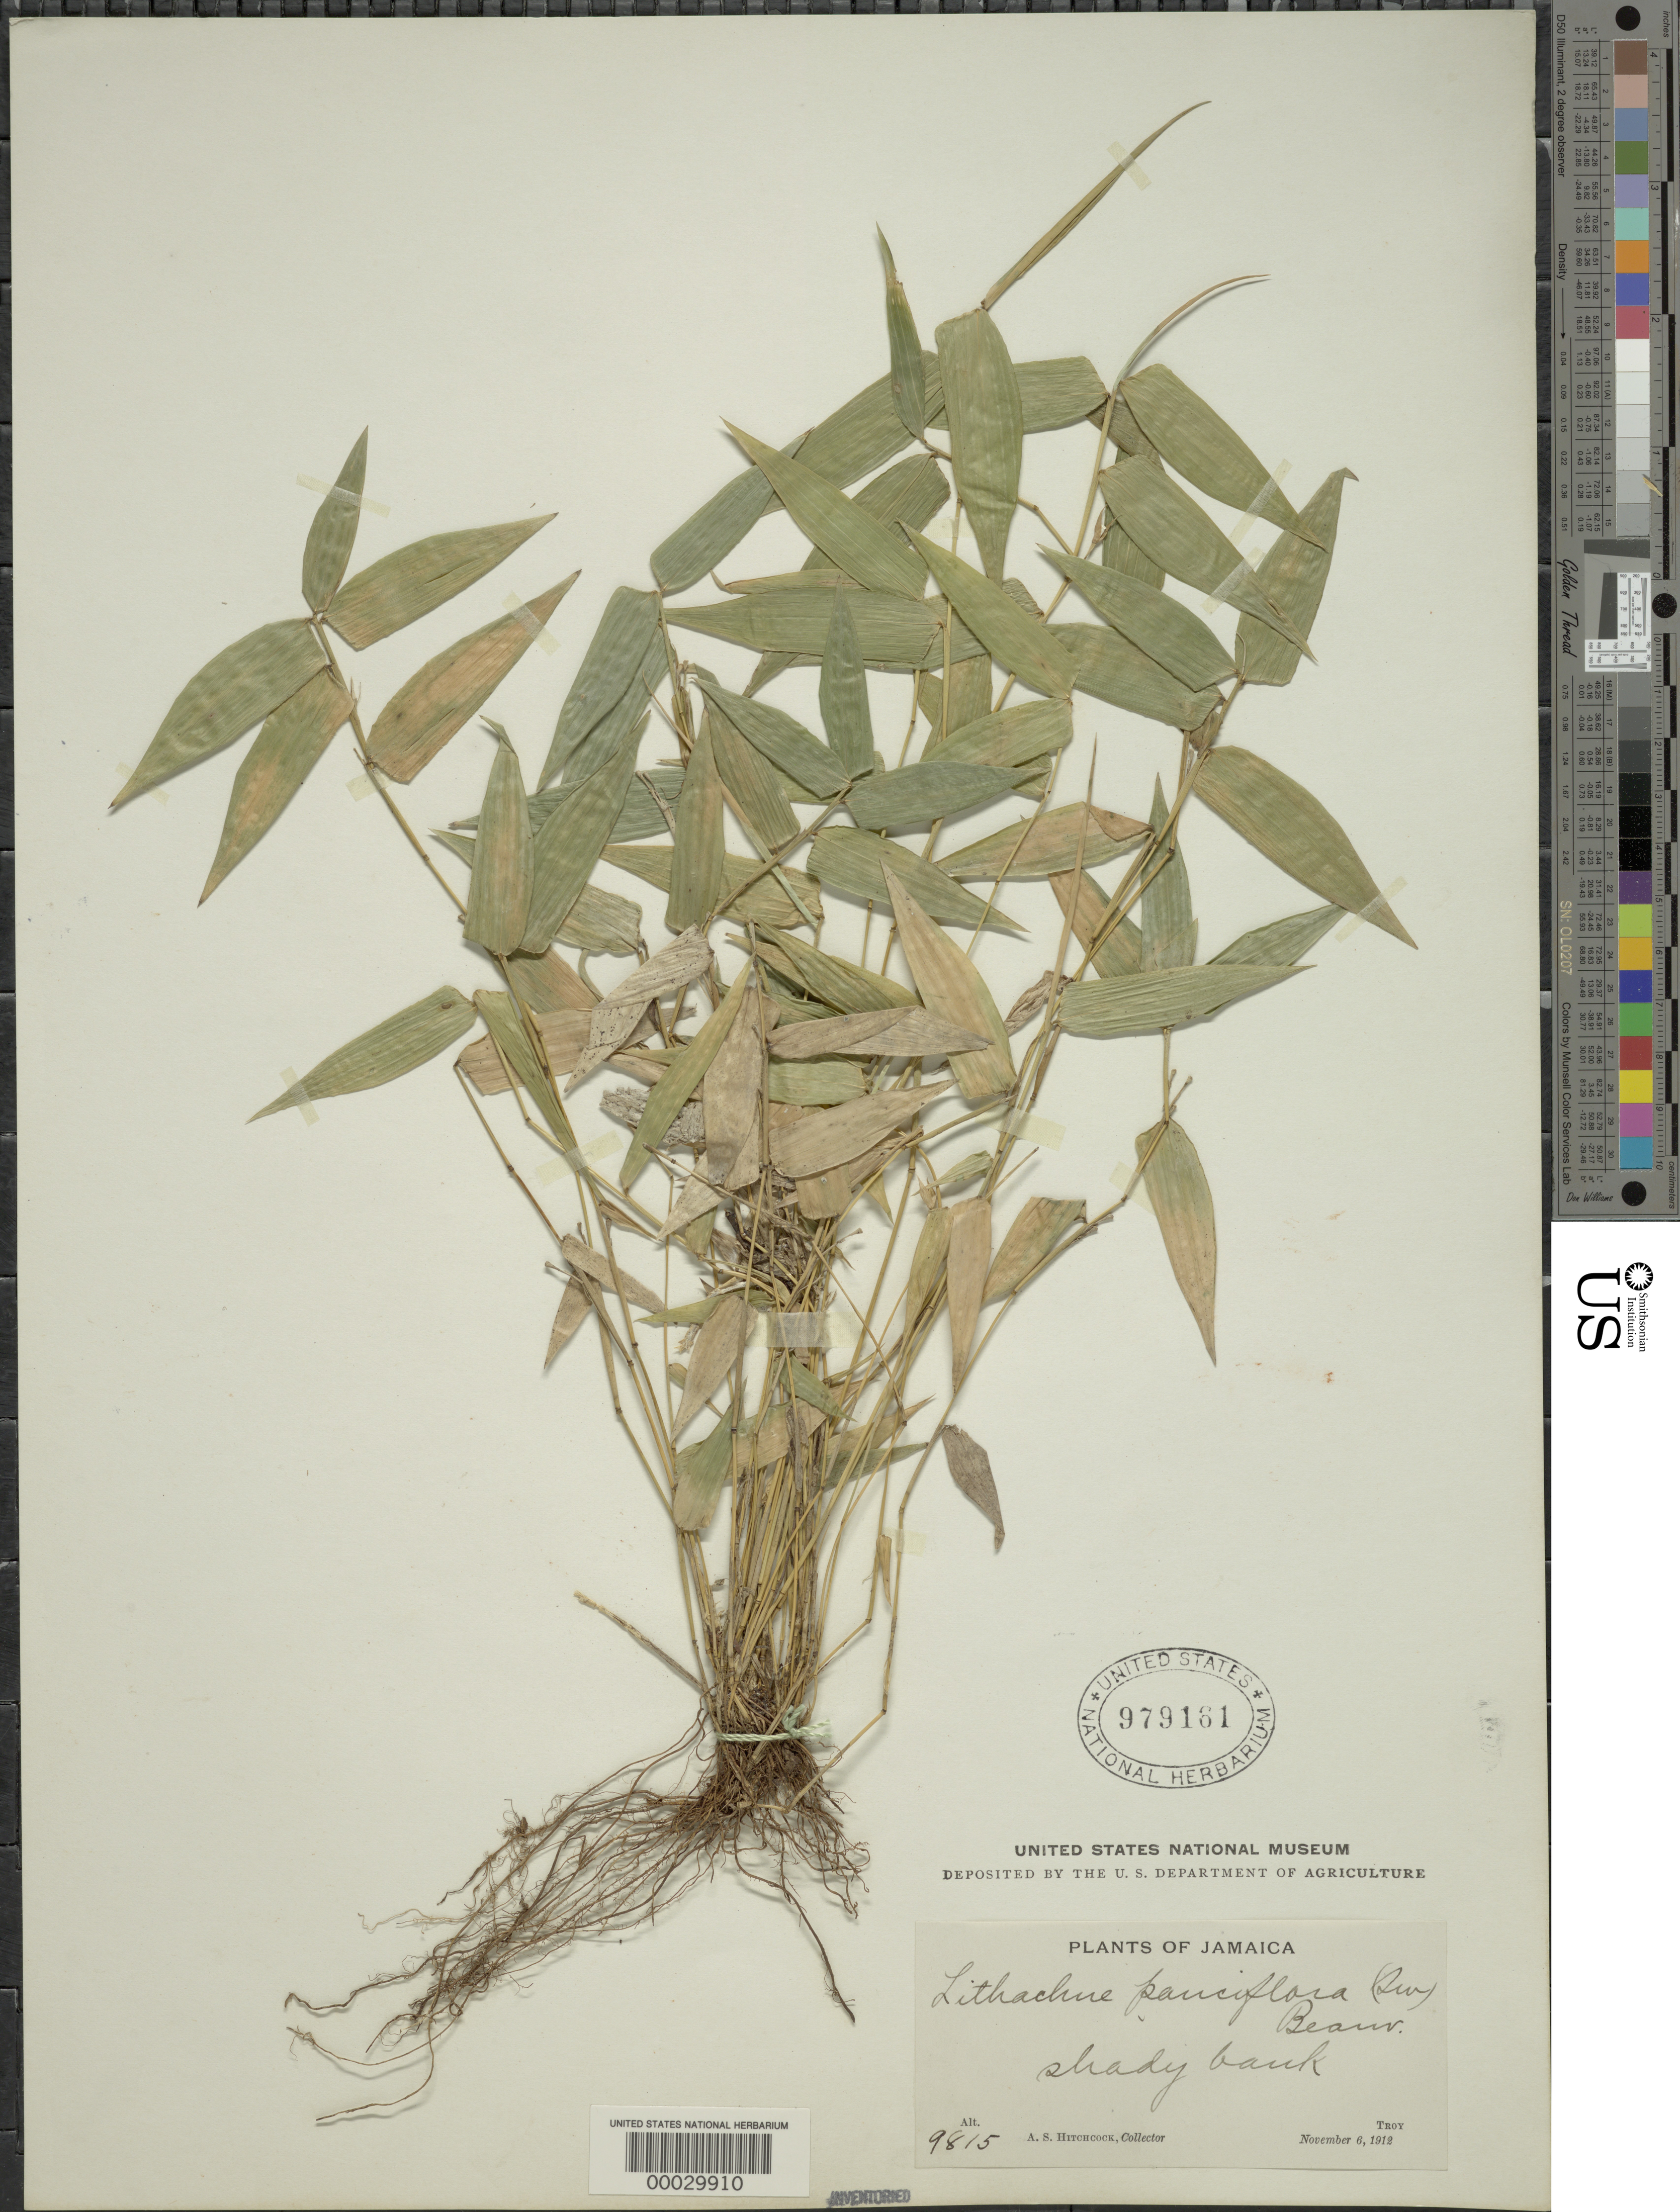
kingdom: Plantae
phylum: Tracheophyta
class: Liliopsida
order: Poales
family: Poaceae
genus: Lithachne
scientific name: Lithachne pauciflora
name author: (Sw.) P. Beauv.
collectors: A. S. Hitchcock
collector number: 9815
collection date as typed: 06 Nov 1912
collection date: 1912-11-06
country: Jamaica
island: Greater Antilles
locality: Troy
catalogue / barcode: US 979161